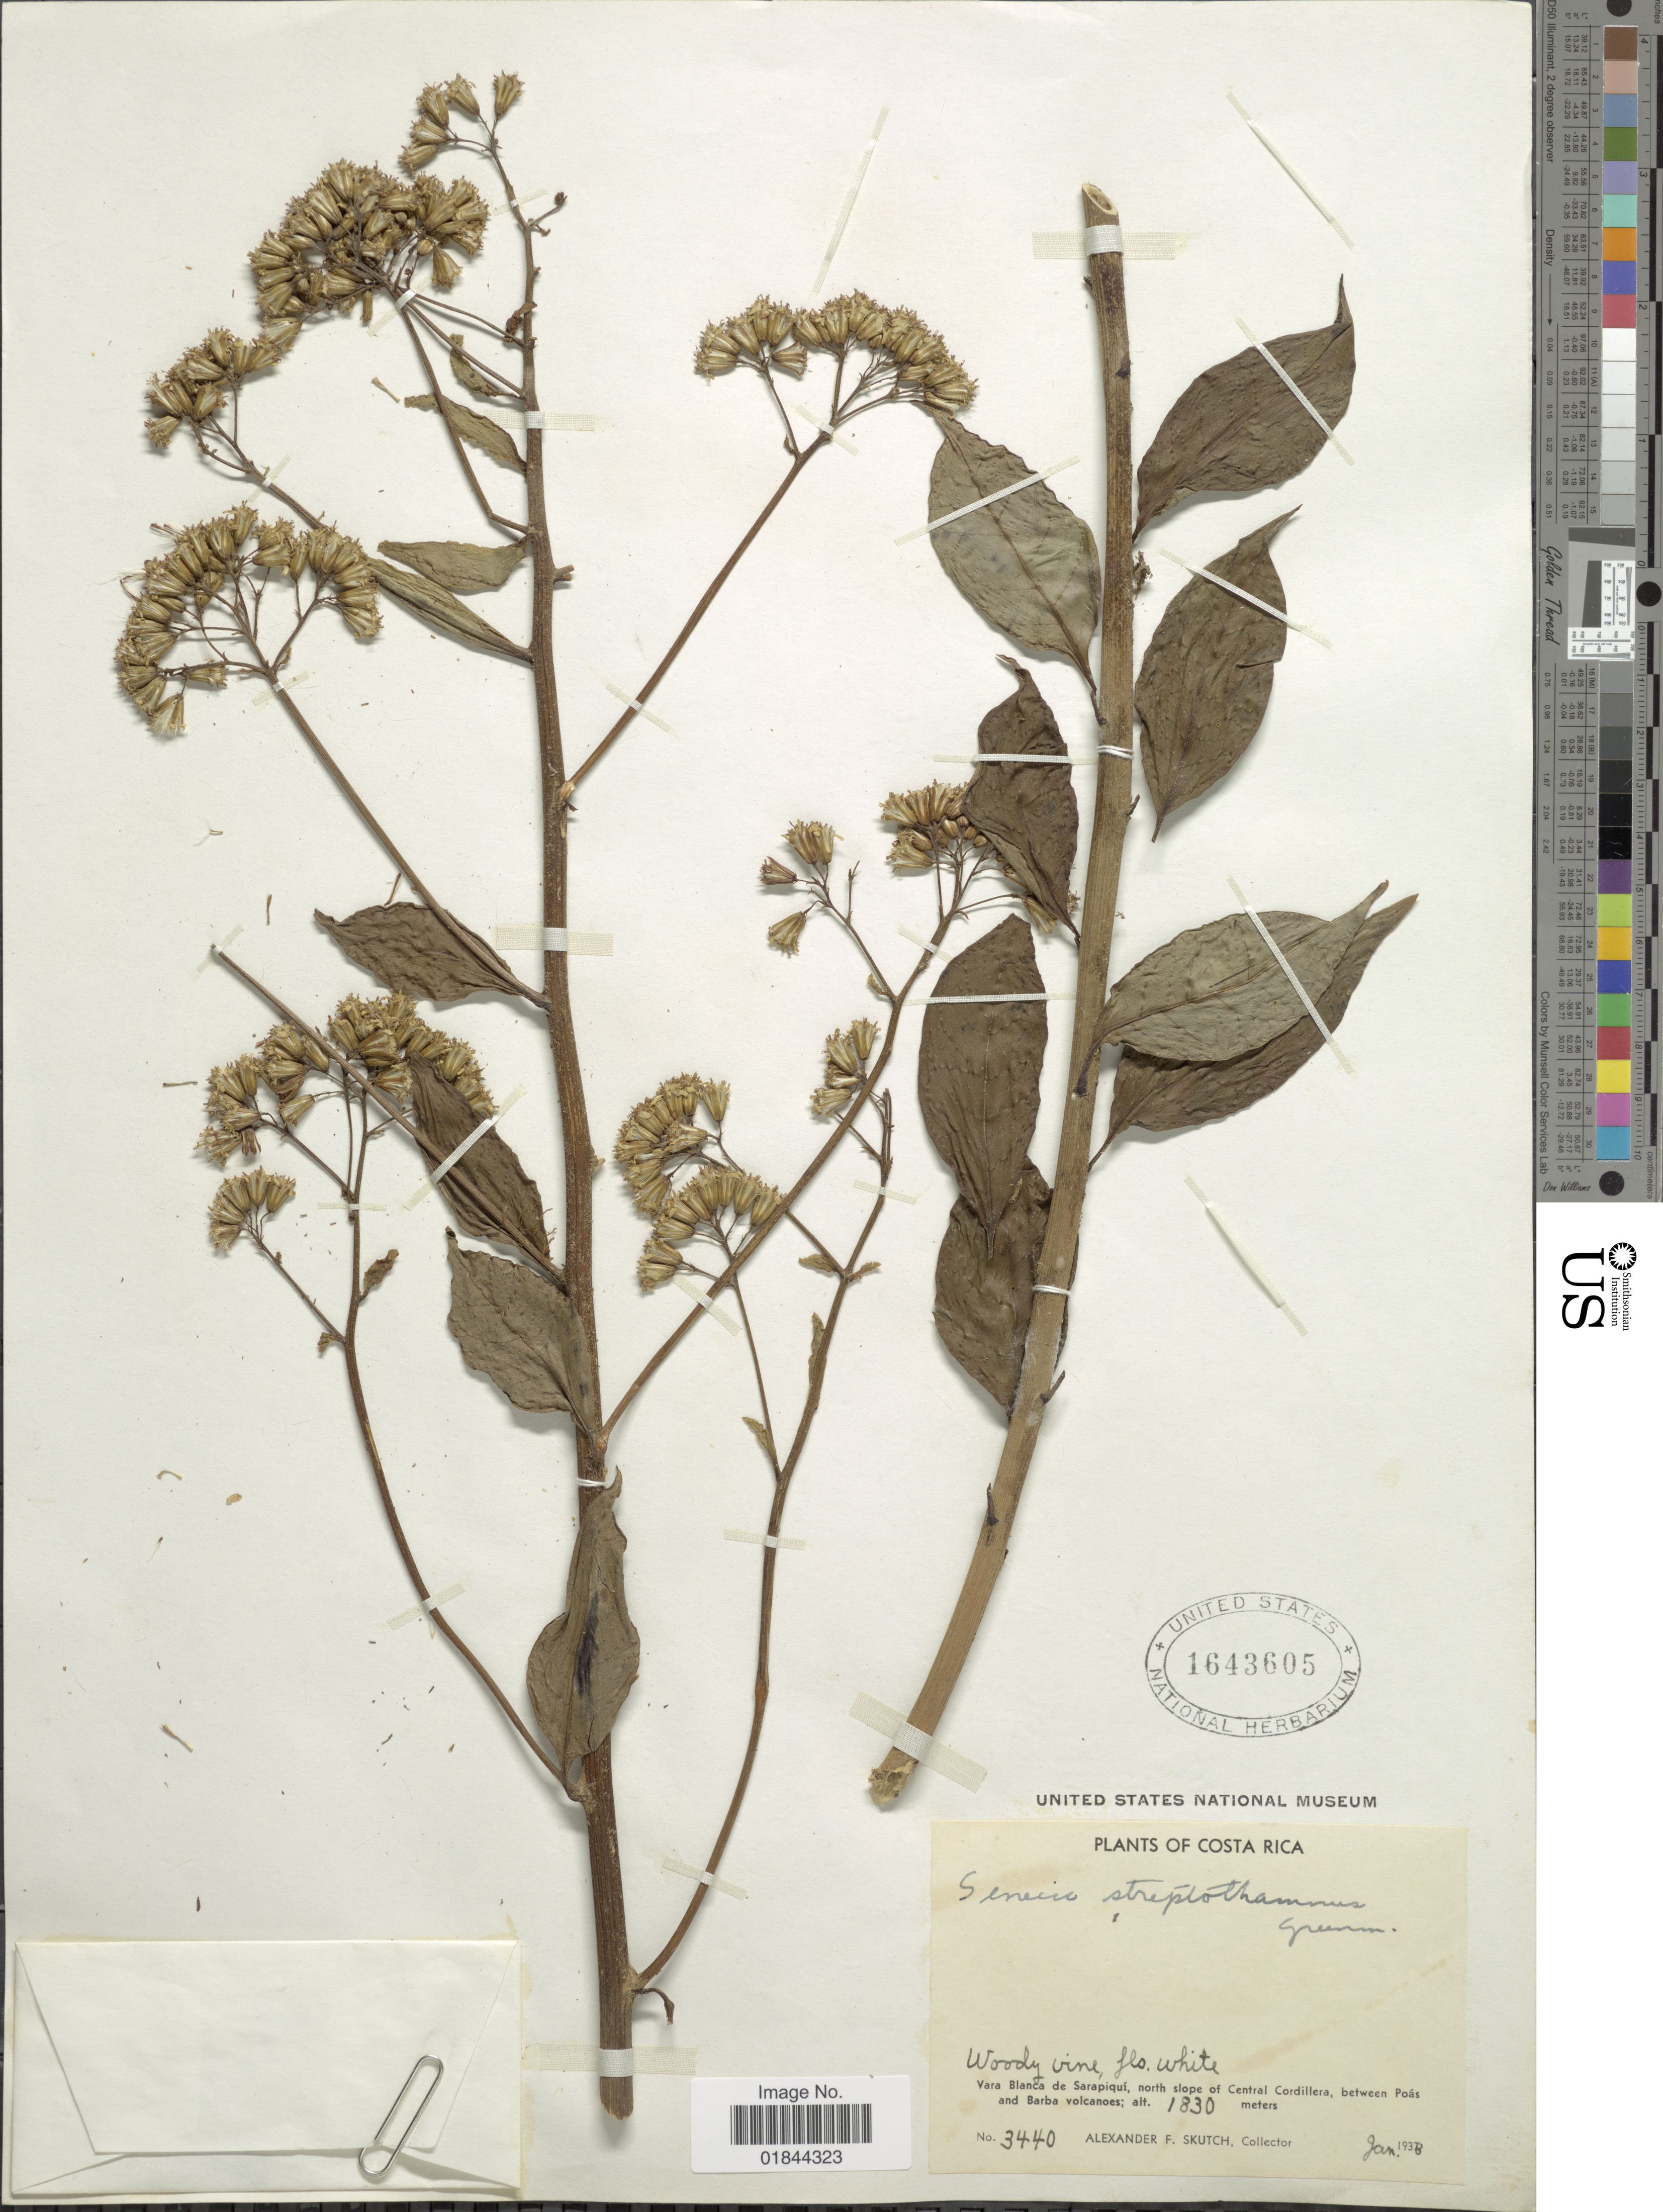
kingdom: Plantae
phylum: Tracheophyta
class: Magnoliopsida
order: Asterales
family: Asteraceae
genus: Pentacalia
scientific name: Pentacalia streptothamna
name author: (Greenm. ex Standl.) H. Rob. & Cuatrec.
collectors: A. F. Skutch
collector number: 3440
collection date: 1938-01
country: Costa Rica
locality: Vara Blanca de Sarapiquí, north slope of Central Cordillera, between Poás and Barba volcanoes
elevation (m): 1830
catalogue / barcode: US 16443605